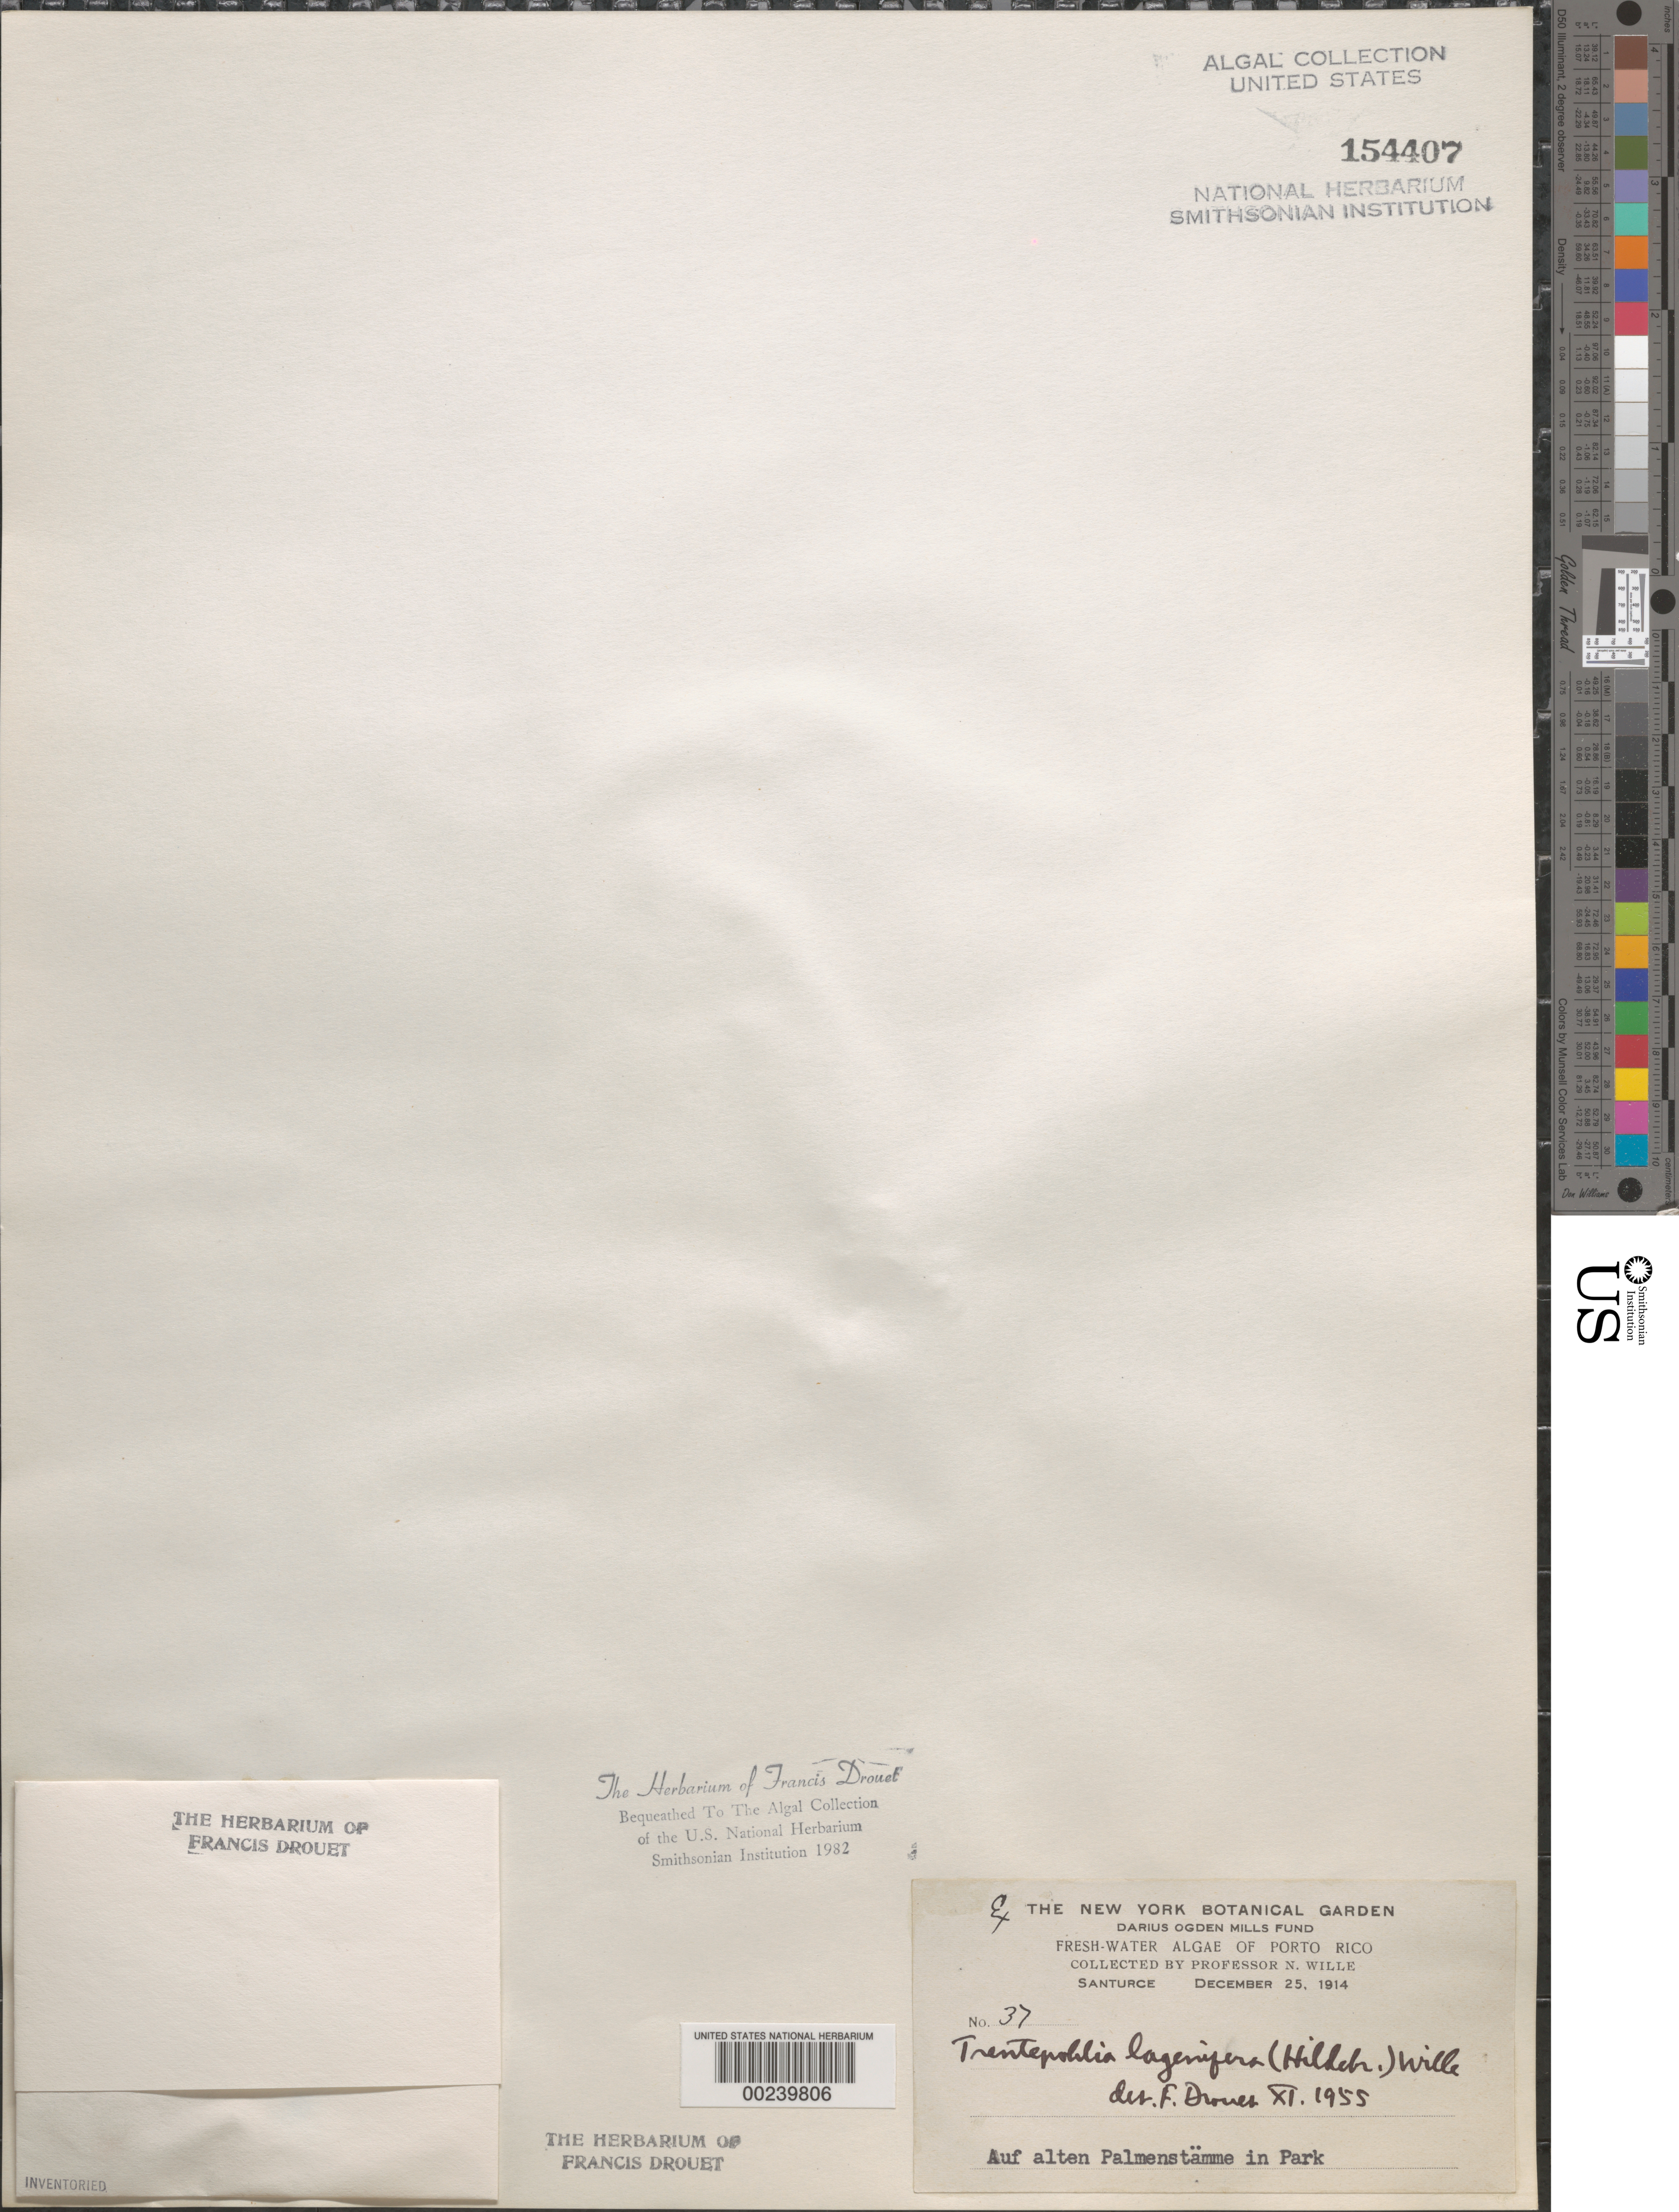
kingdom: Plantae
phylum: Chlorophyta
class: Ulvophyceae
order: Trentepohliales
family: Trentepohliaceae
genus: Printzina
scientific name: Printzina lagenifera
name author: (Hildebrand) R.H. Thompson & Wujek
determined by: Algae name updating Project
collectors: N. Wille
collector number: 37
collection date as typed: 25 Dec 1914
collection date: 1914-12-25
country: Puerto Rico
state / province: San Juan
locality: Santurce park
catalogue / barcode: US 154407